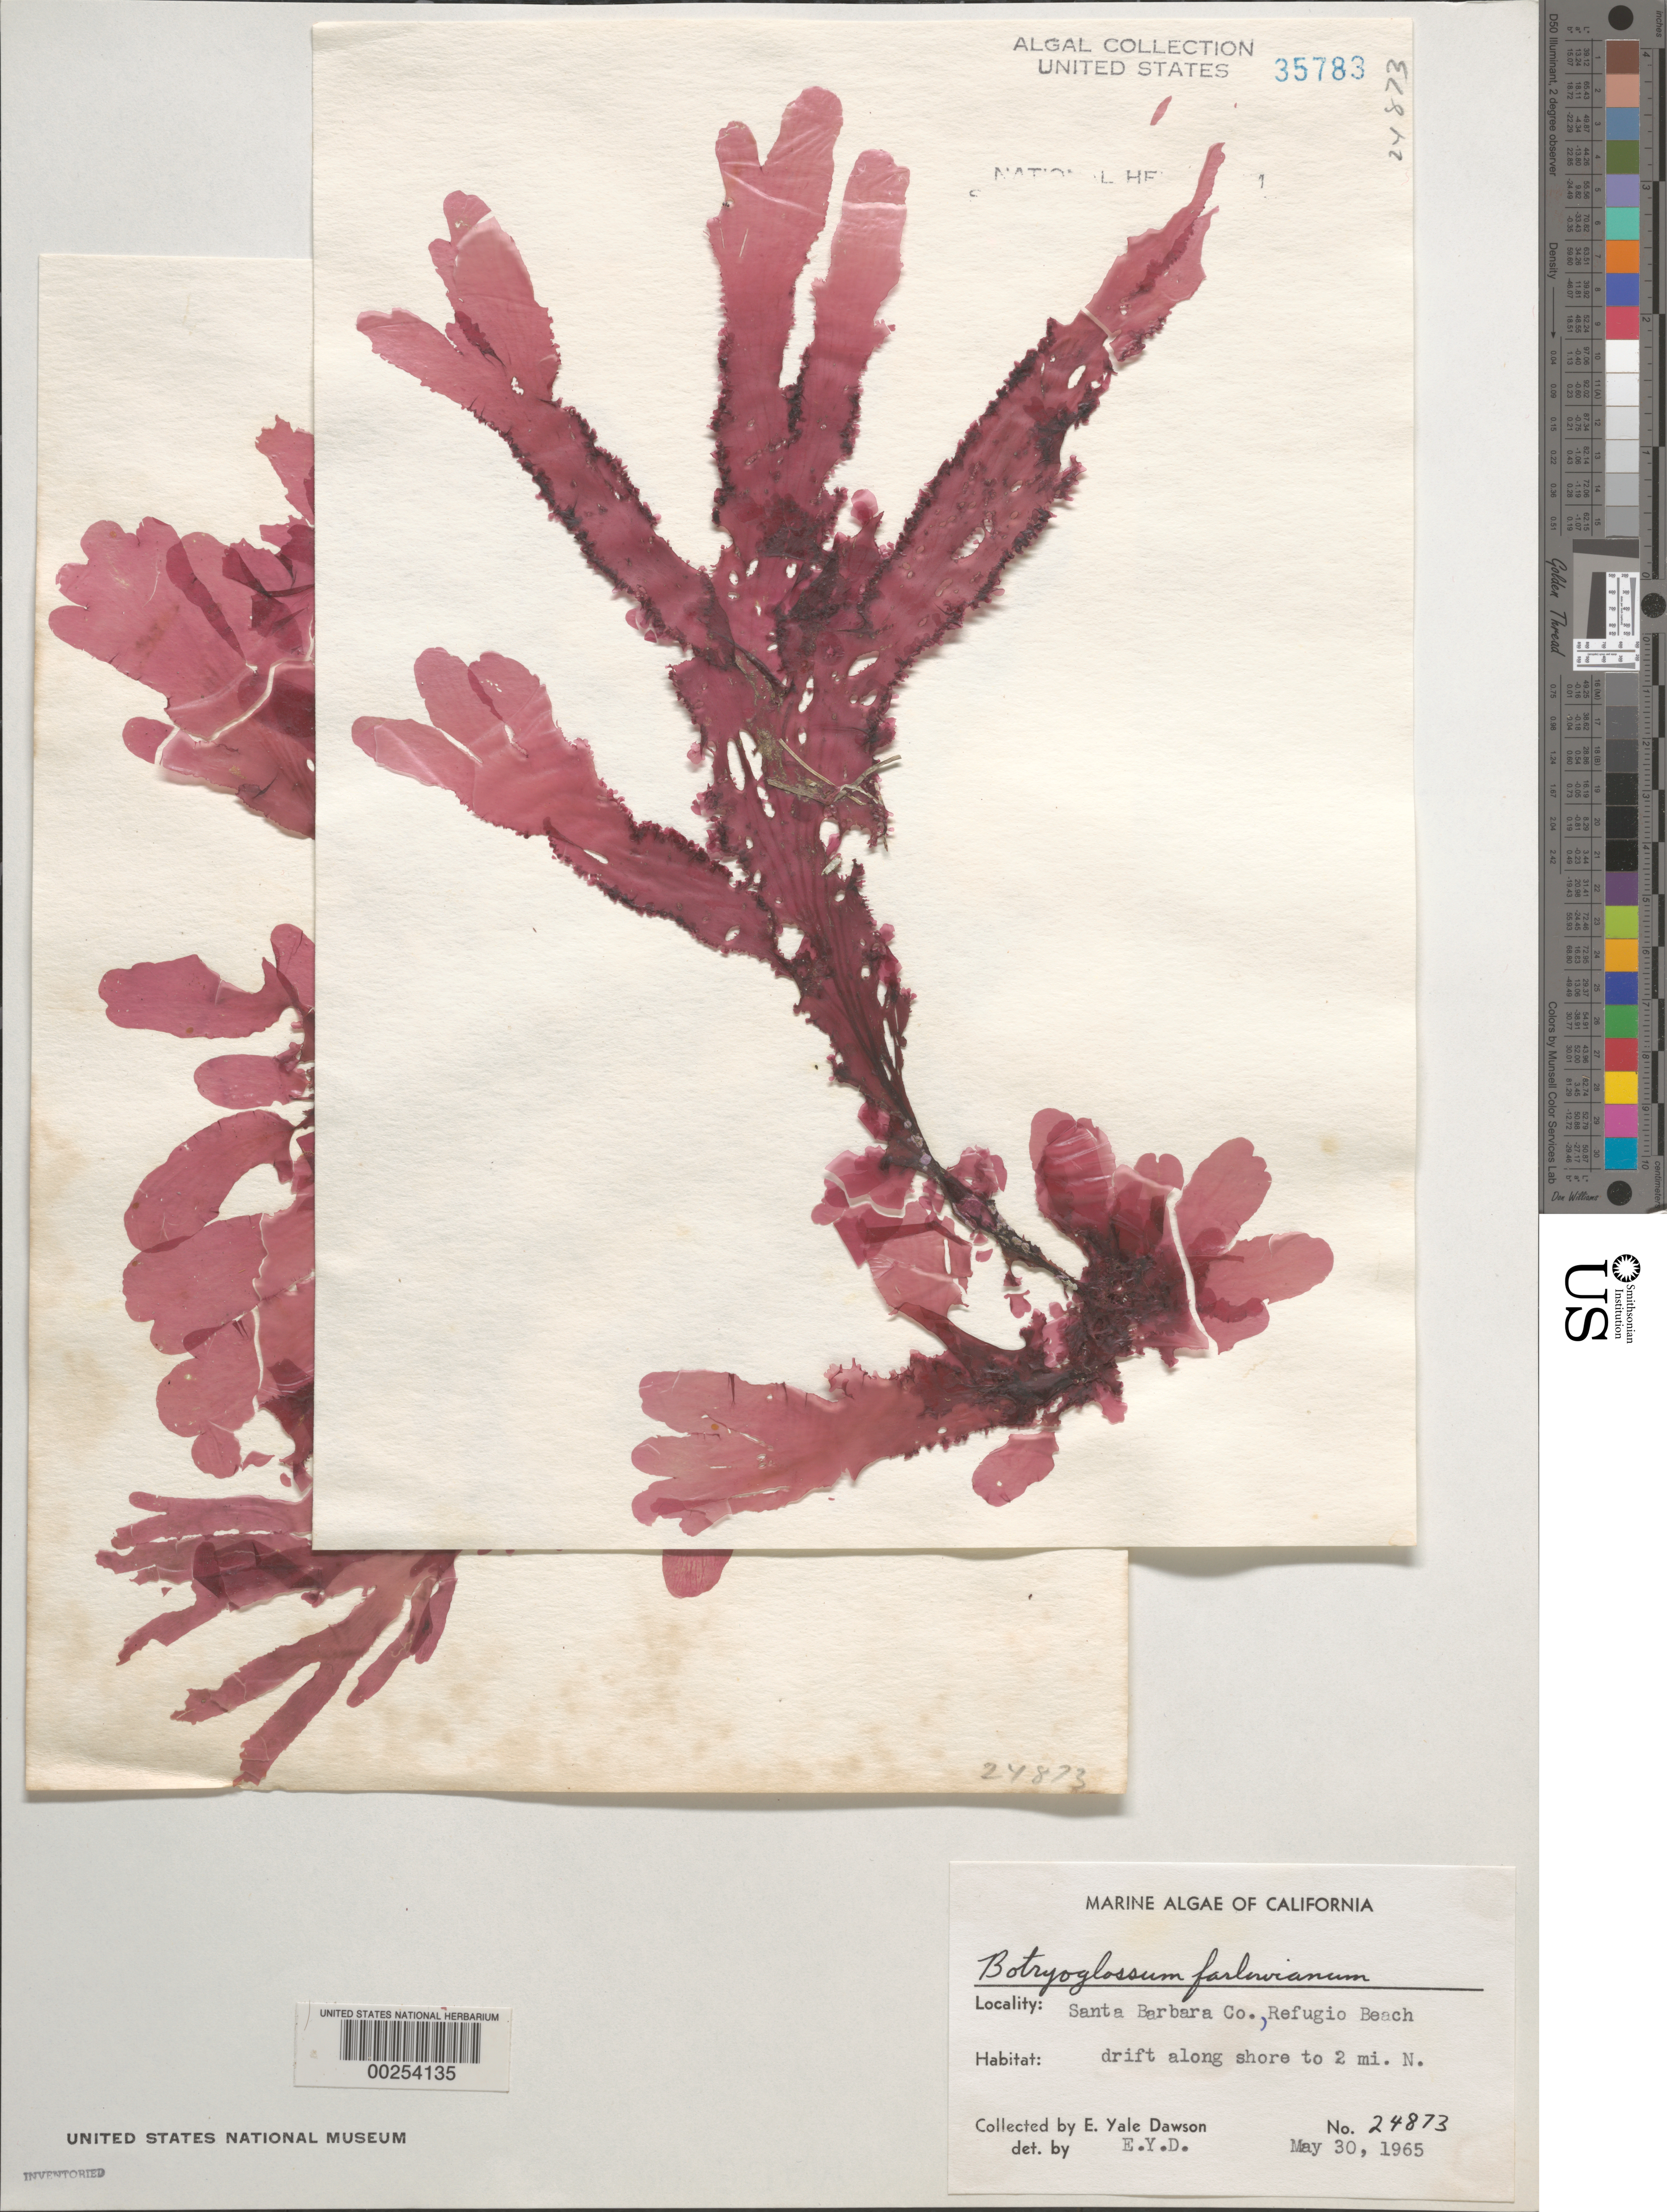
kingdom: Plantae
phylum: Rhodophyta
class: Florideophyceae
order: Ceramiales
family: Delesseriaceae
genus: Botryoglossum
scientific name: Botryoglossum farlowianum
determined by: Dawson, E. Y.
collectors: E. Y. Dawson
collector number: EYD 24873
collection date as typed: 30 May 1965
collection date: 1965-05-30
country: United States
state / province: California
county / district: Santa Barbara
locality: Refugio Beach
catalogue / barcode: US 35783